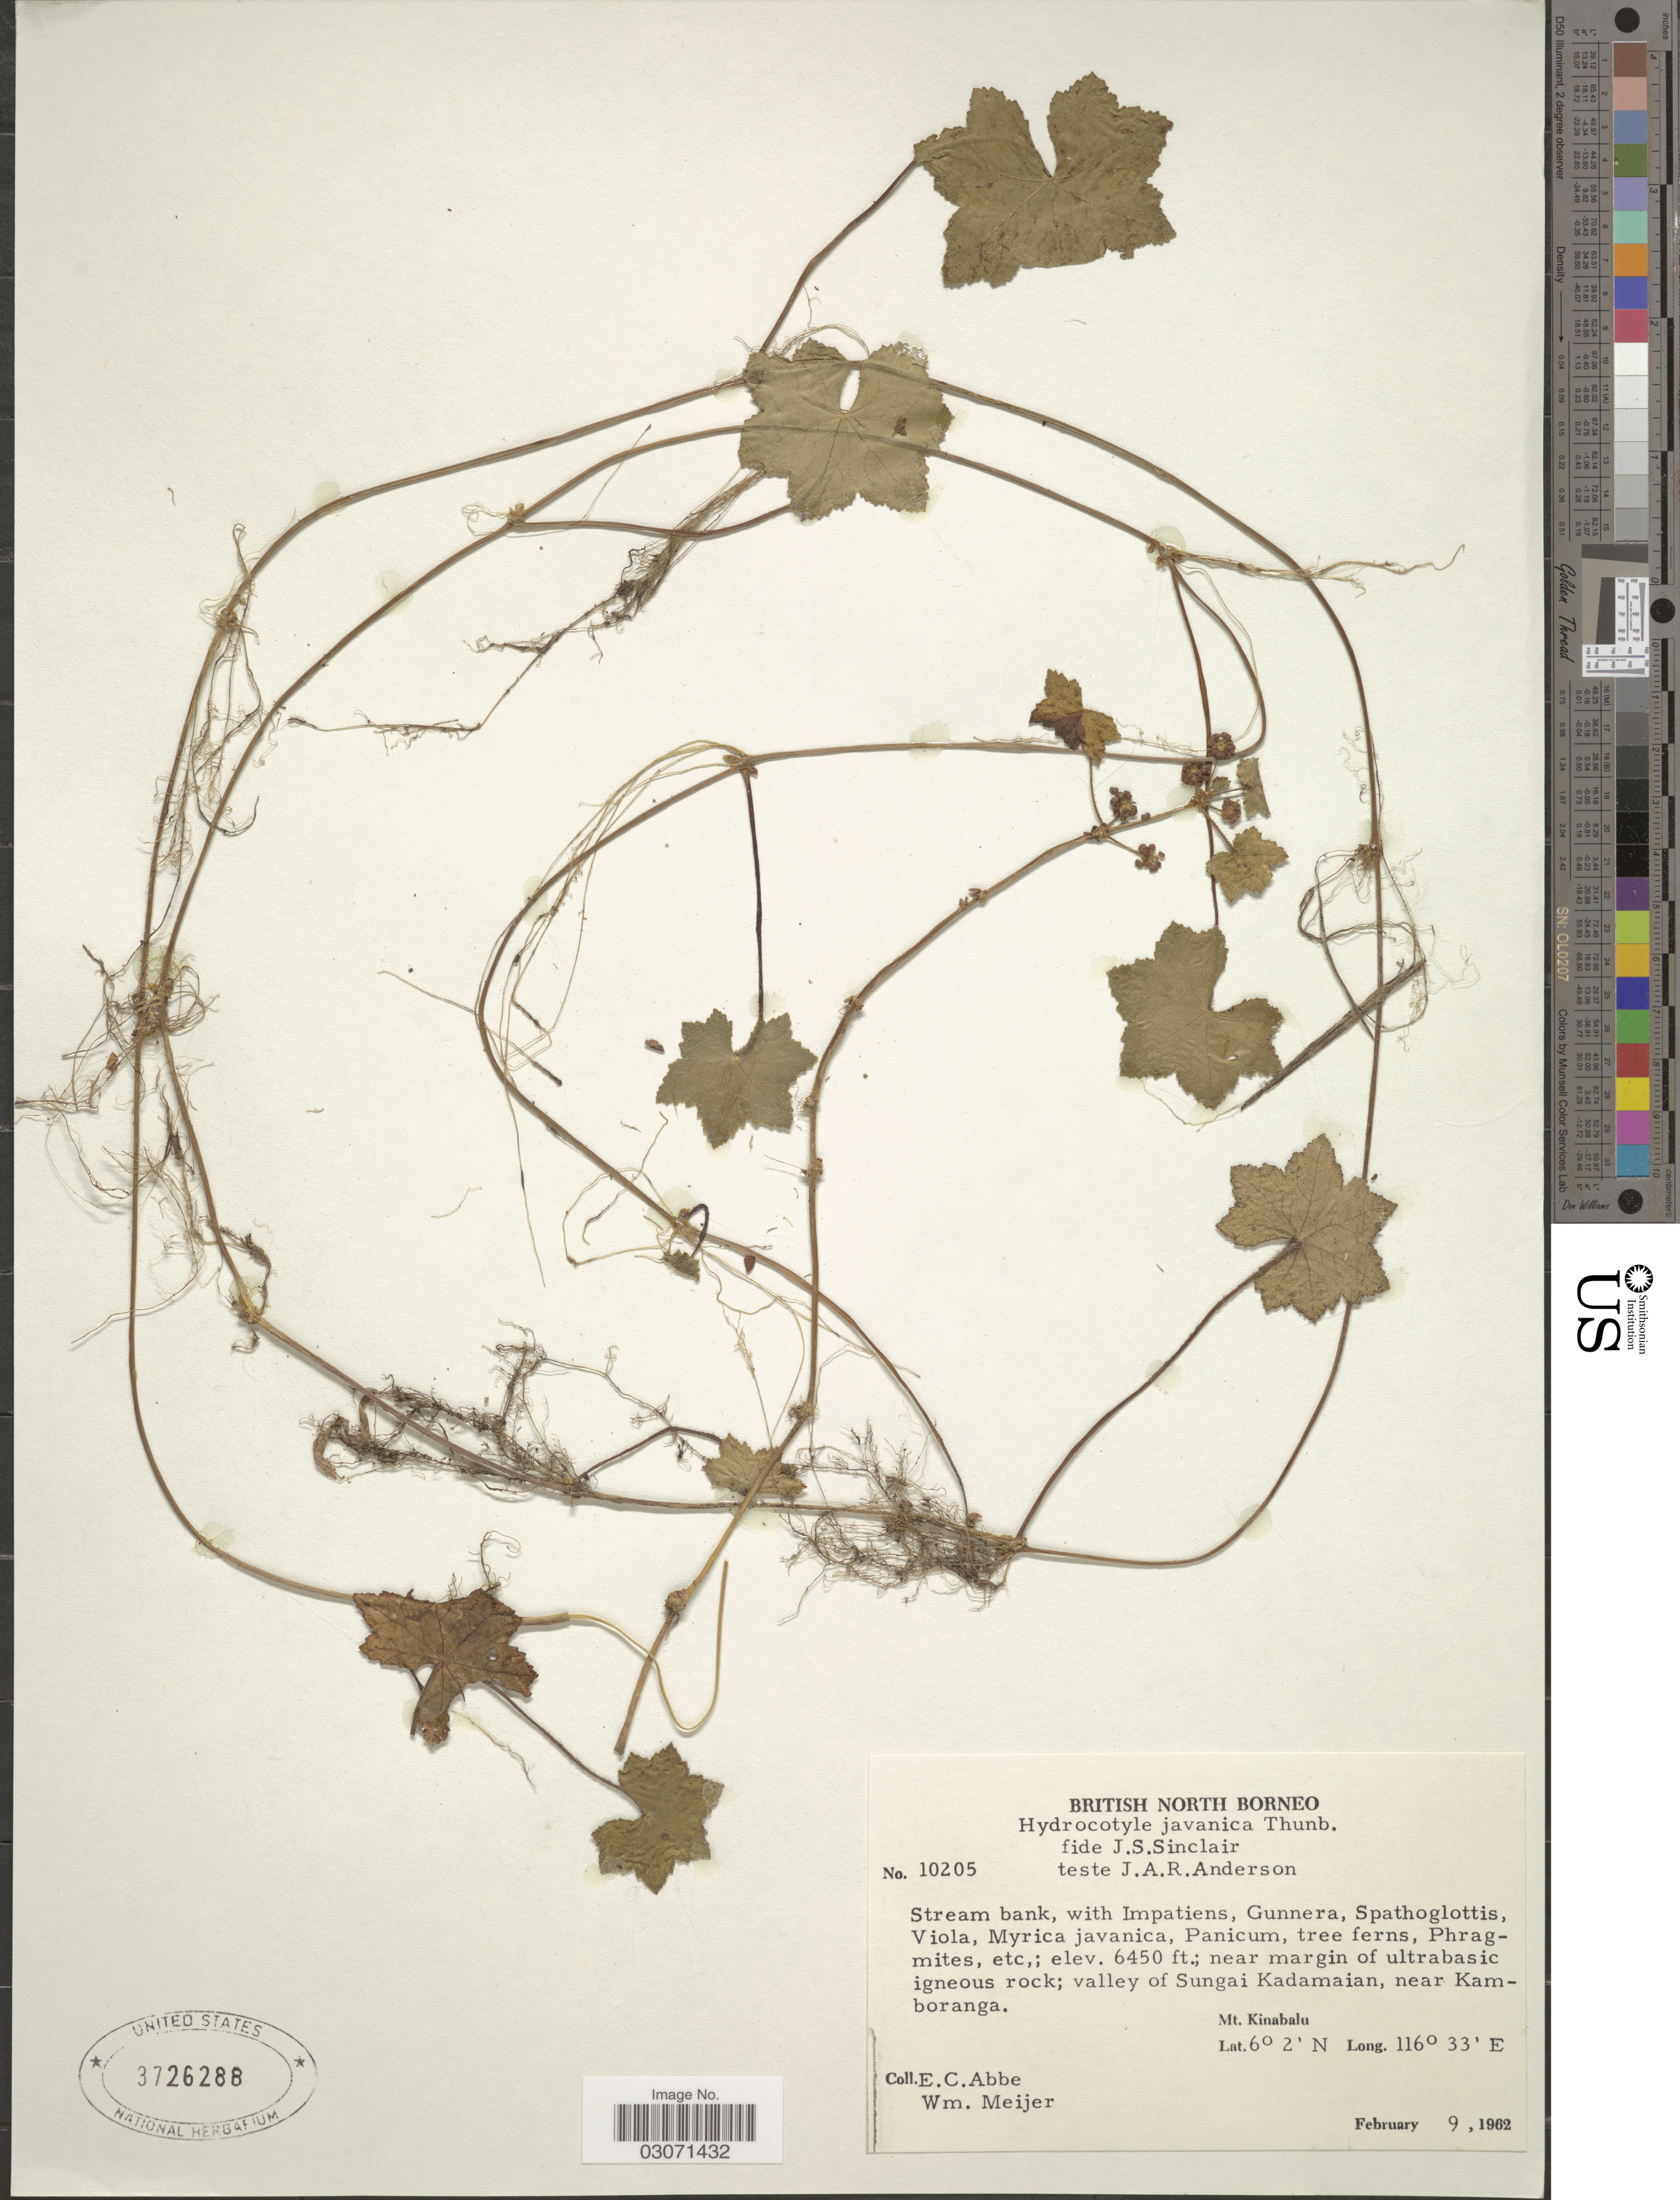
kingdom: Plantae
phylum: Tracheophyta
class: Magnoliopsida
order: Apiales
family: Araliaceae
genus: Hydrocotyle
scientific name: Hydrocotyle javanica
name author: Thunb.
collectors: E. C. Abbe & W. Meijer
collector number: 10205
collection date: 1962-02-09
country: Malaysia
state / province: Sabah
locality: British North Borneo. Valley of Sungai Kadamaian, near Kamboranga. Mt. Kinabalu.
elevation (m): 1966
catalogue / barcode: US 3726288